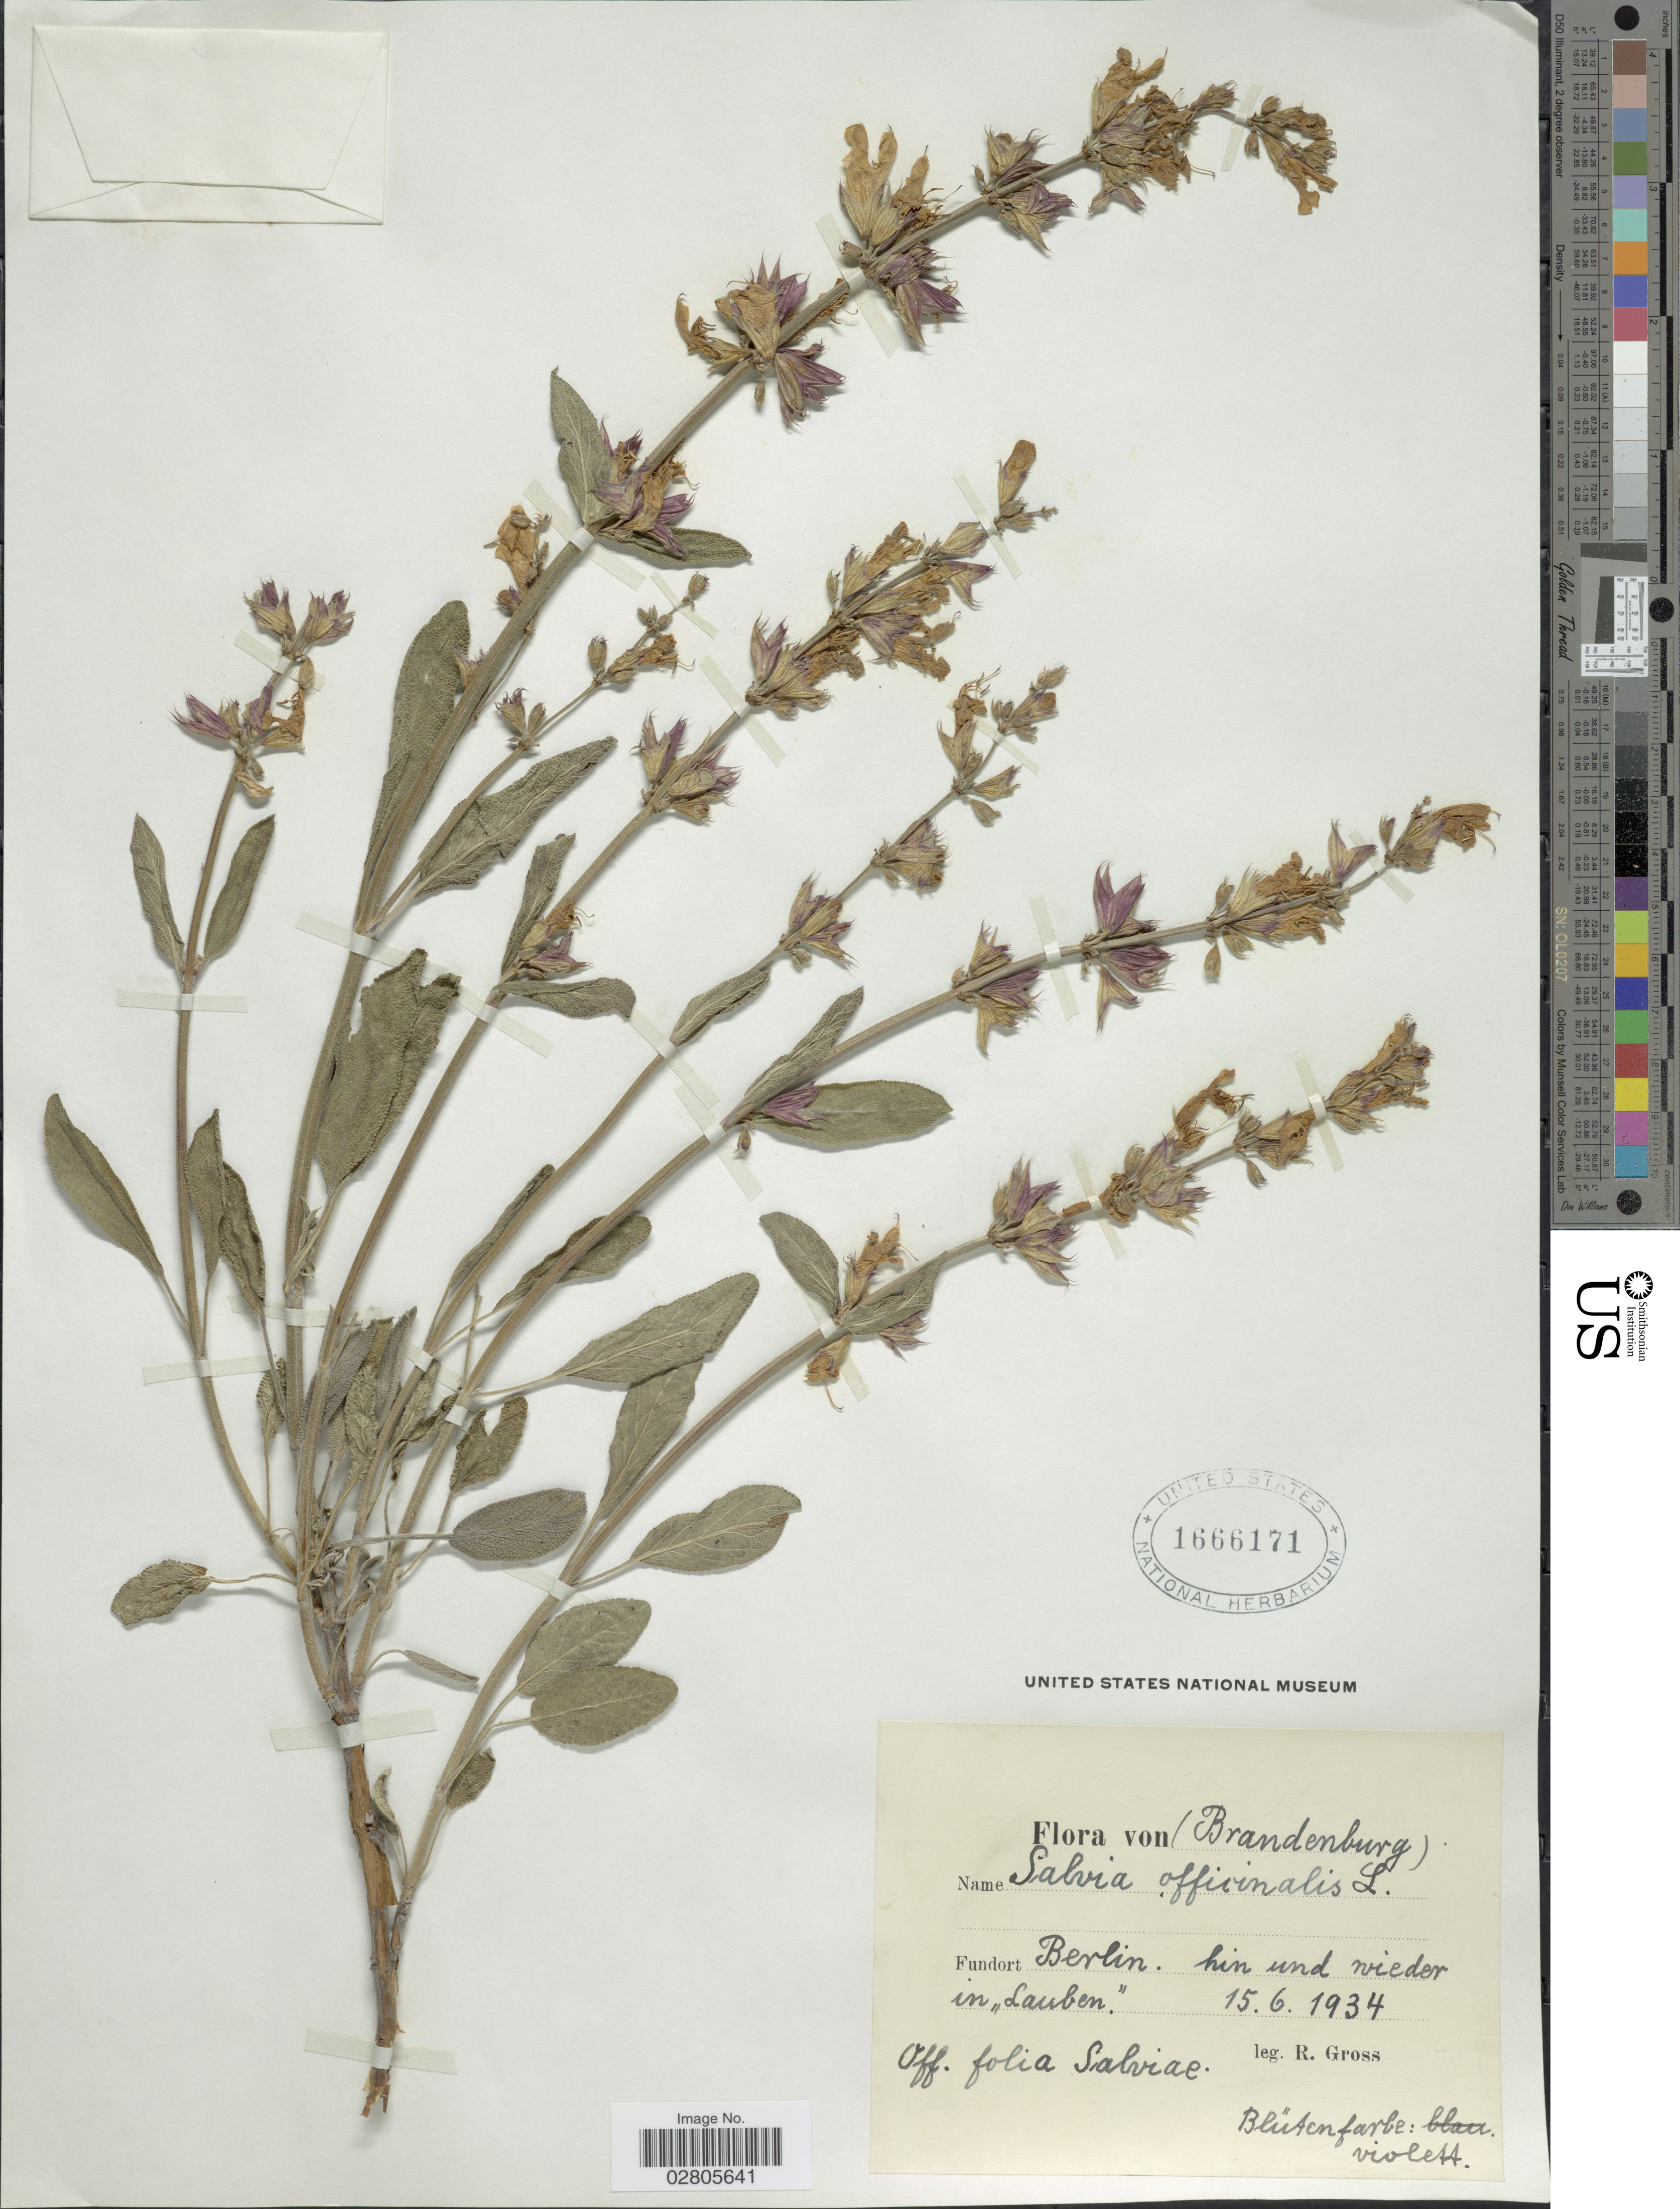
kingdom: Plantae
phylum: Tracheophyta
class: Magnoliopsida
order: Lamiales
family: Lamiaceae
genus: Salvia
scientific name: Salvia officinalis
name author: L.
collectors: R. Gross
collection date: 1934-06-15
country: Germany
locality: (Brandenburg). Berlin. hin und wieder in "Lauben".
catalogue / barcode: US 1666171